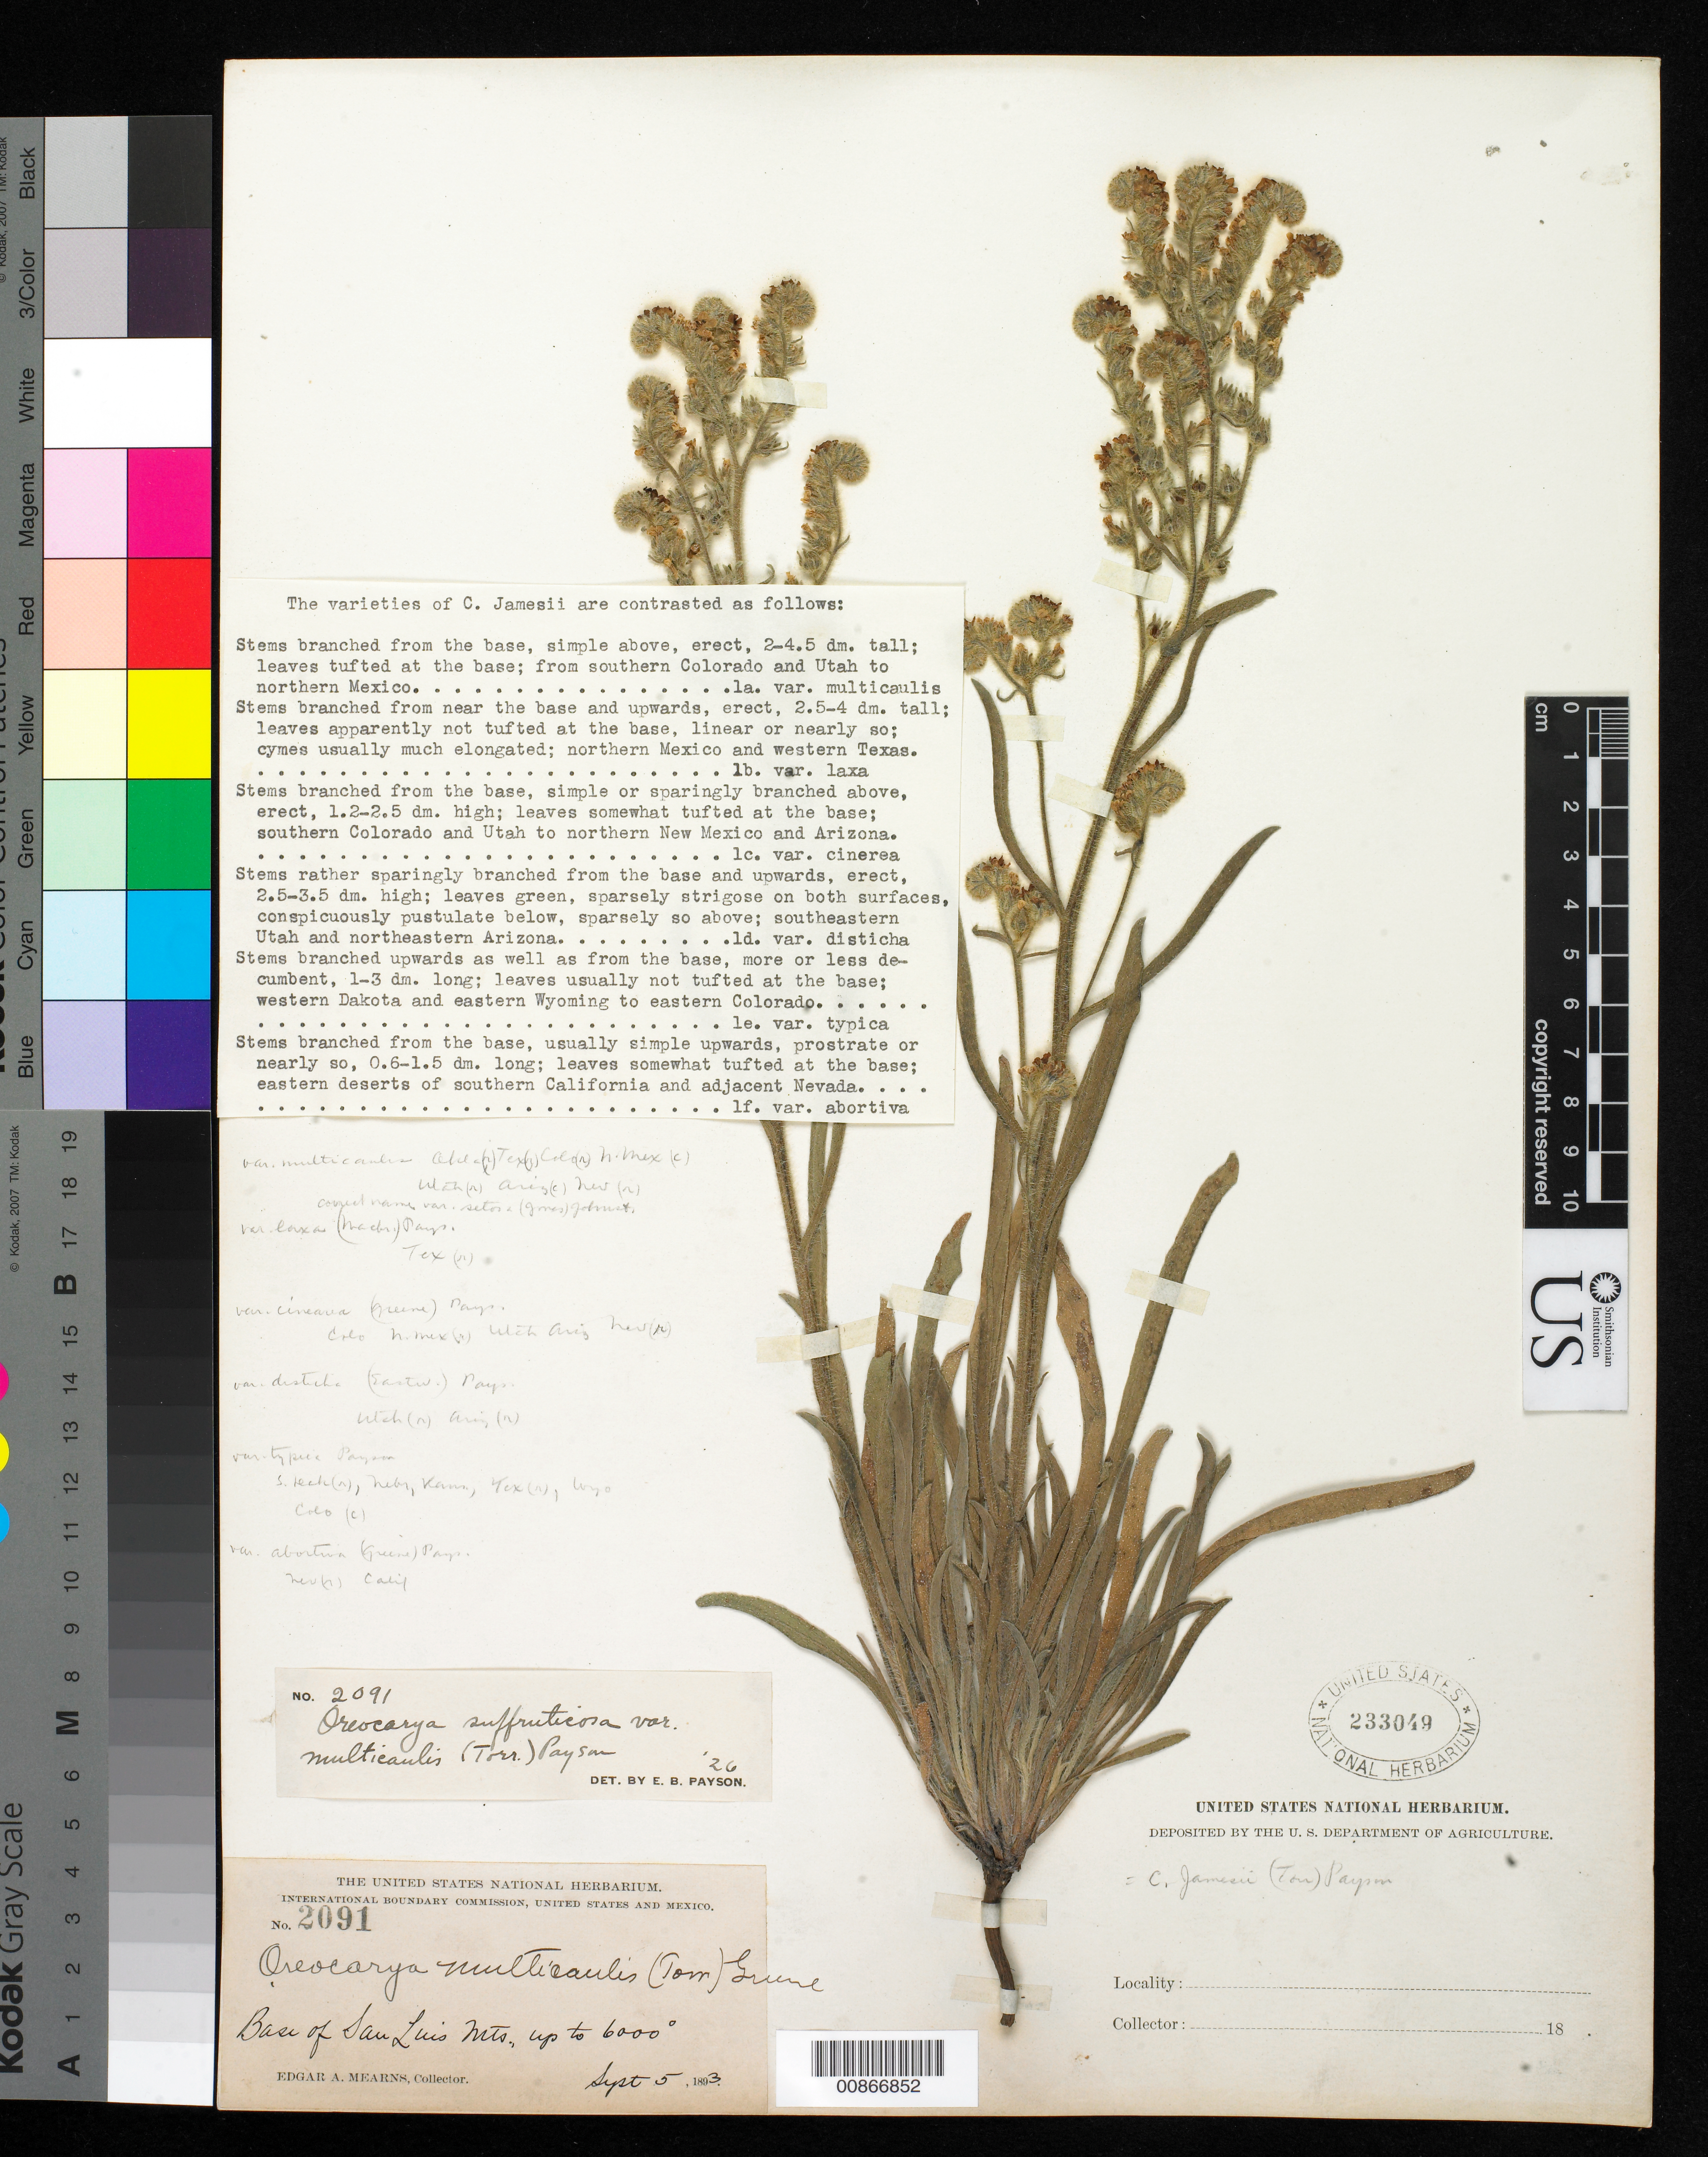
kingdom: Plantae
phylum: Tracheophyta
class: Magnoliopsida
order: Boraginales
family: Boraginaceae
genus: Oreocarya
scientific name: Oreocarya suffruticosa var. multicaulis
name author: (Greene) Payson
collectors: E. A. Mearns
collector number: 2091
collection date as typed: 05 Sep 1893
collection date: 1893-09-05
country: United States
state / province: New Mexico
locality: Base of San Luis Mts., New Mexico.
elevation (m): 1829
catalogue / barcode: US 233049